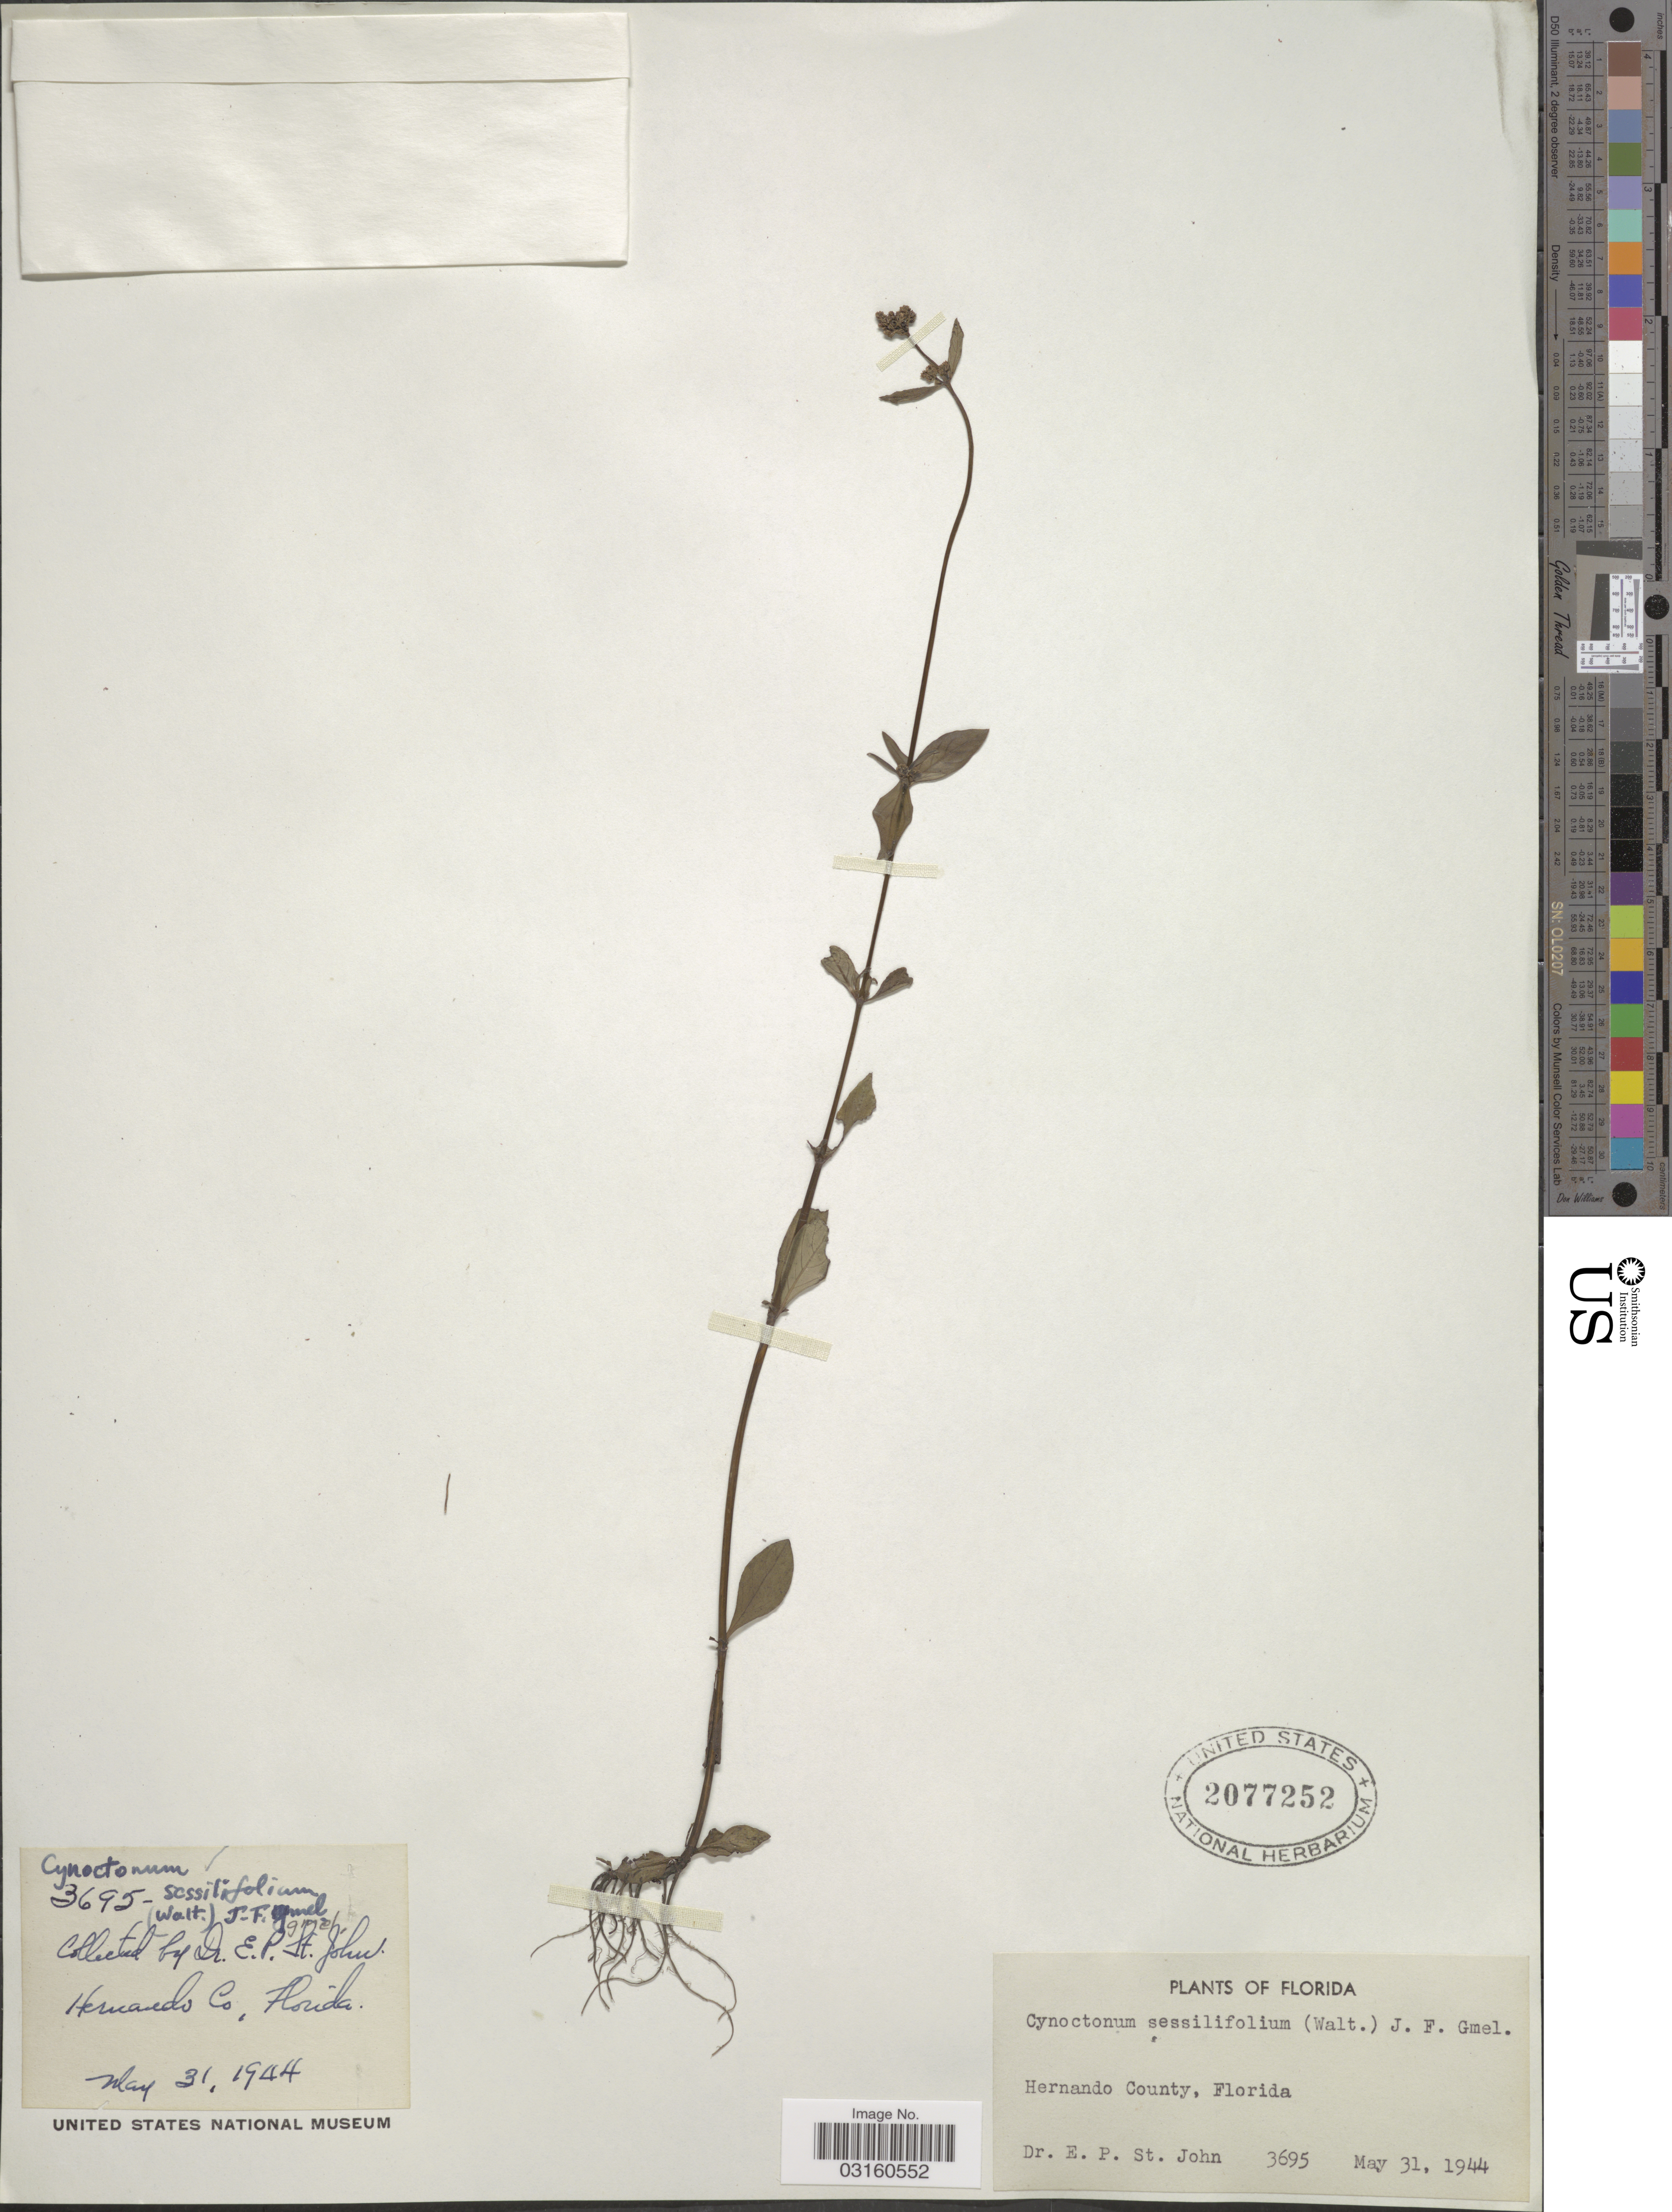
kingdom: Plantae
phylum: Tracheophyta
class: Magnoliopsida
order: Gentianales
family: Loganiaceae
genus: Mitreola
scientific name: Mitreola sessilifolia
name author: (J.F. Gmel.) G. Don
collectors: E. St. John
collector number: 3695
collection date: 1944-05-31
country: United States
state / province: Florida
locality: Hernando County.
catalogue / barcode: US 2077252